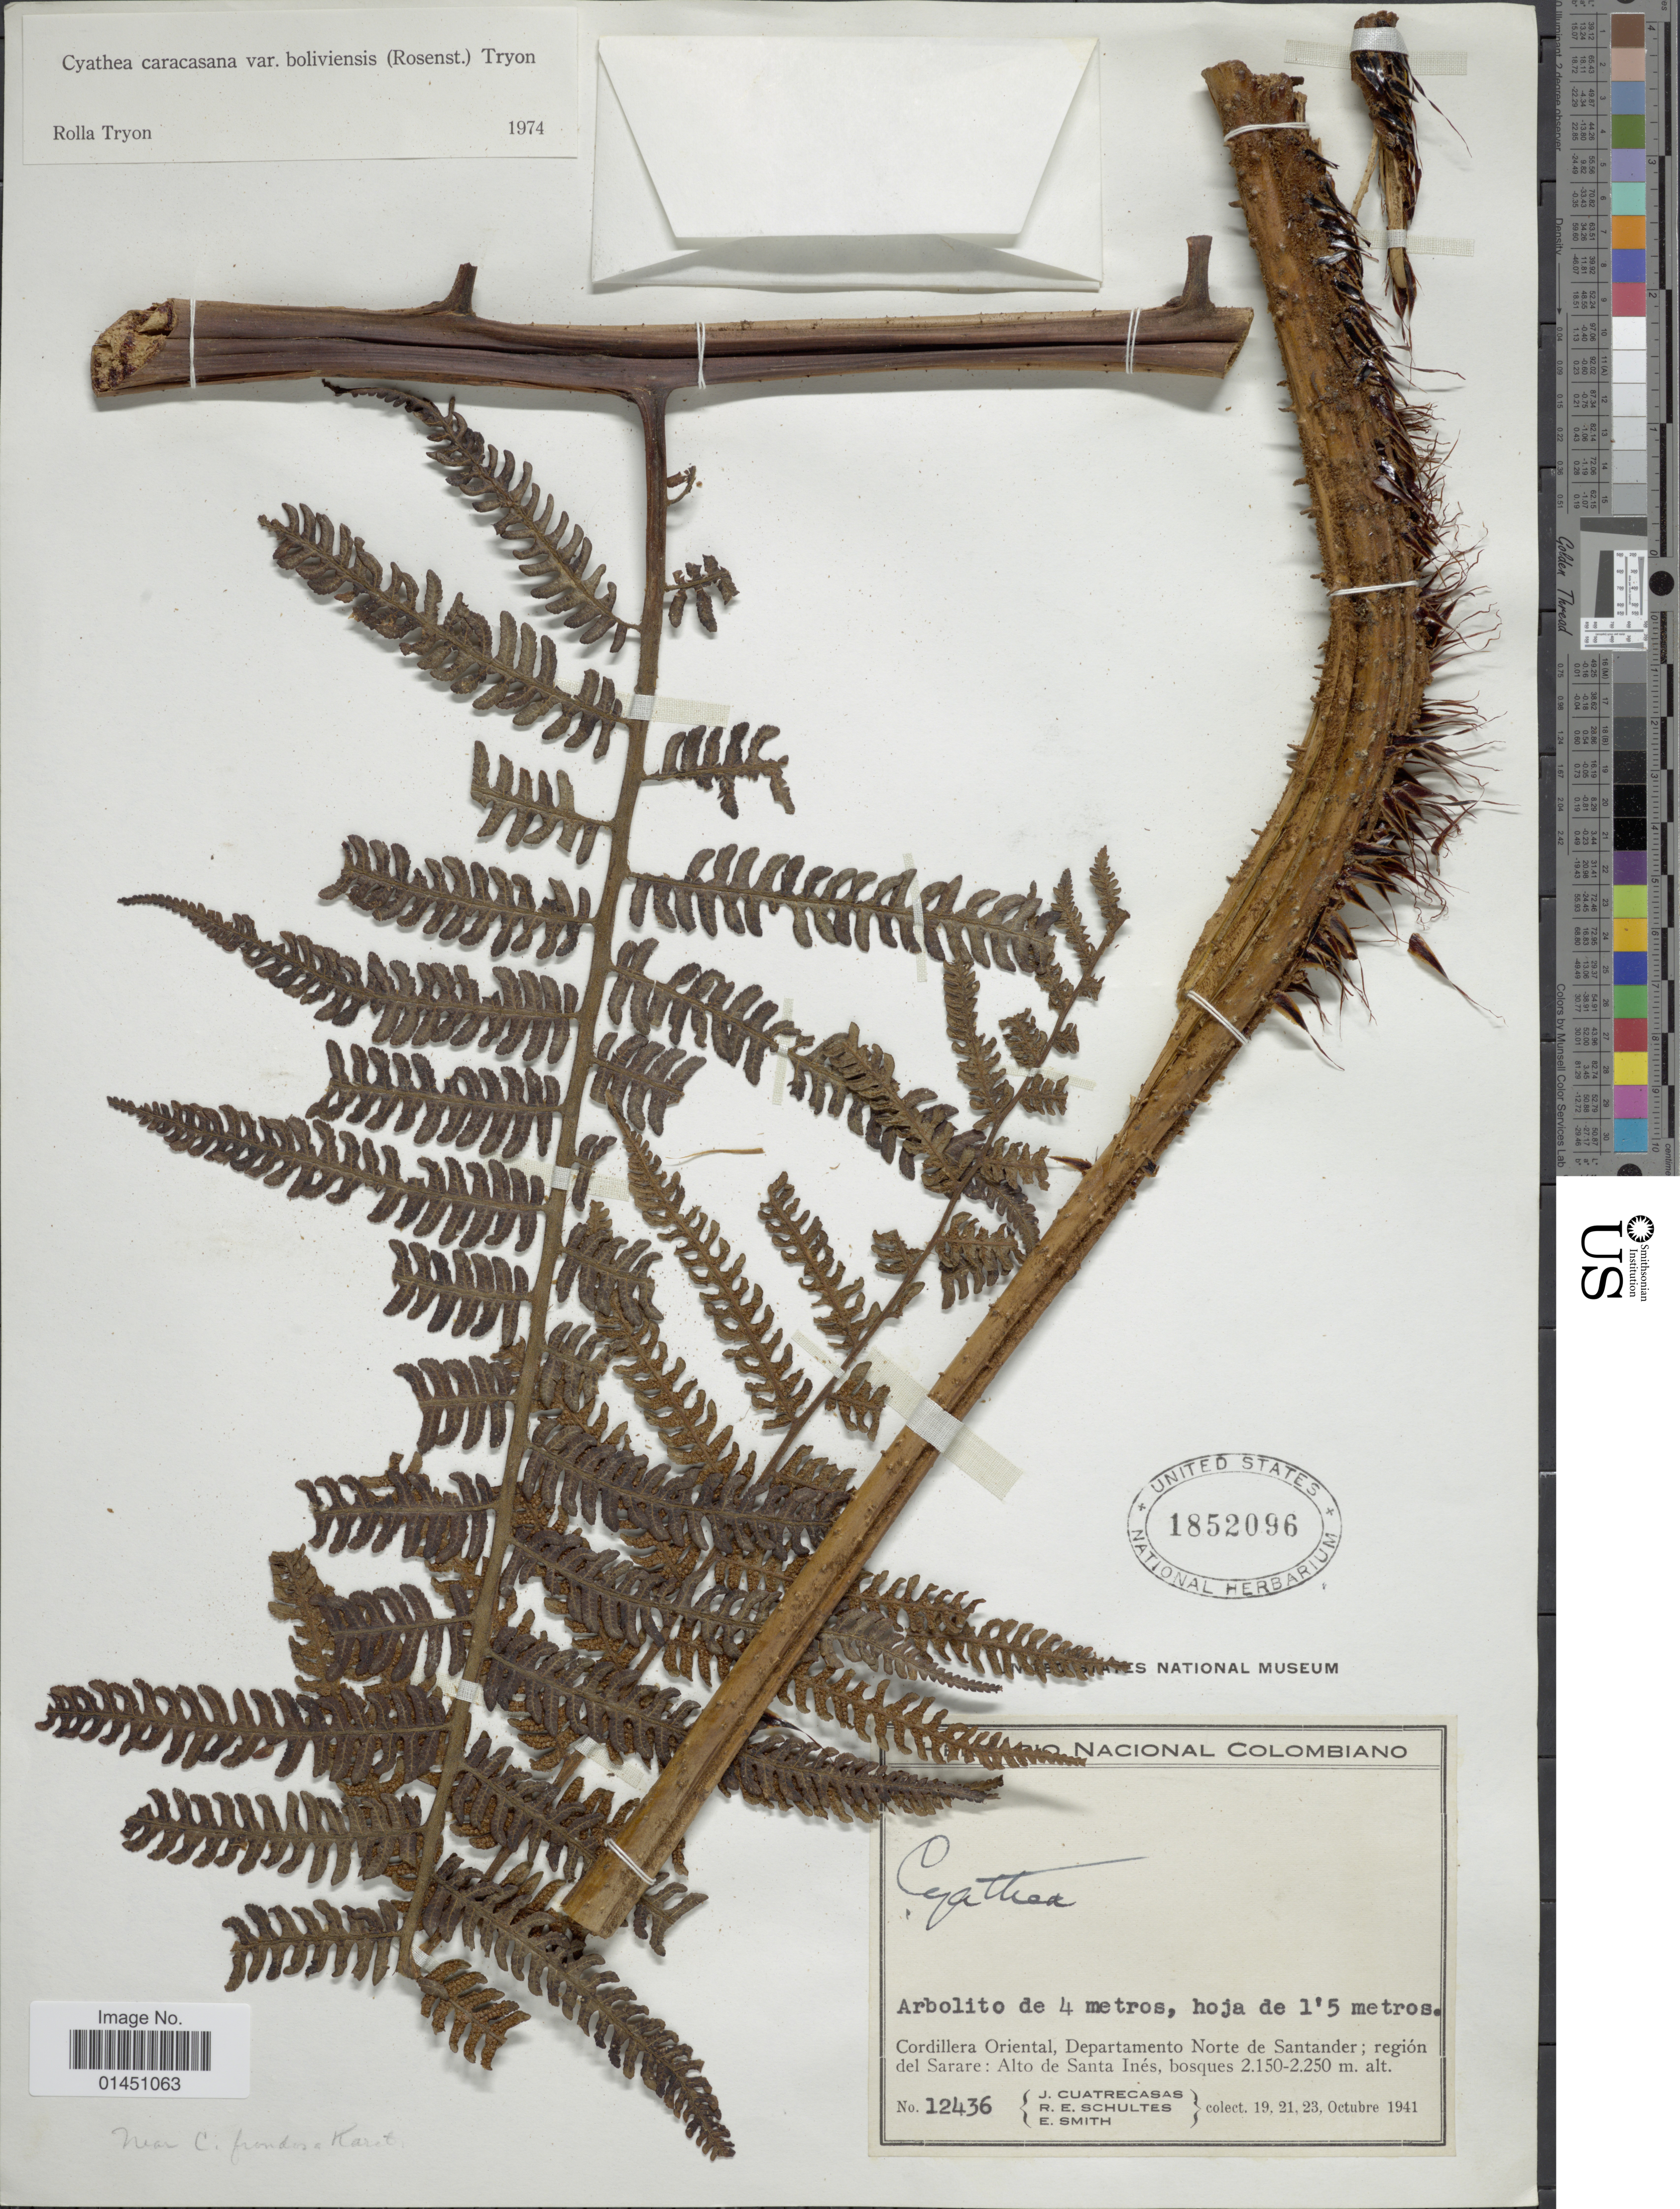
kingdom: Plantae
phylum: Tracheophyta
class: Polypodiopsida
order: Cyatheales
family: Cyatheaceae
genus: Cyathea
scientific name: Cyathea caracasana var. boliviensis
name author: (Rosenst.) R.M. Tryon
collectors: J. Cuatrecasas, R. E. Schultes & E. Smith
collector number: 12436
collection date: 1941-10-19/1941-10-23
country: Colombia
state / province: Norte de Santander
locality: Cordillera Oriental; region del Sarare: Alto de Santa Ines, bosques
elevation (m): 2150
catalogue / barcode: US 1852096